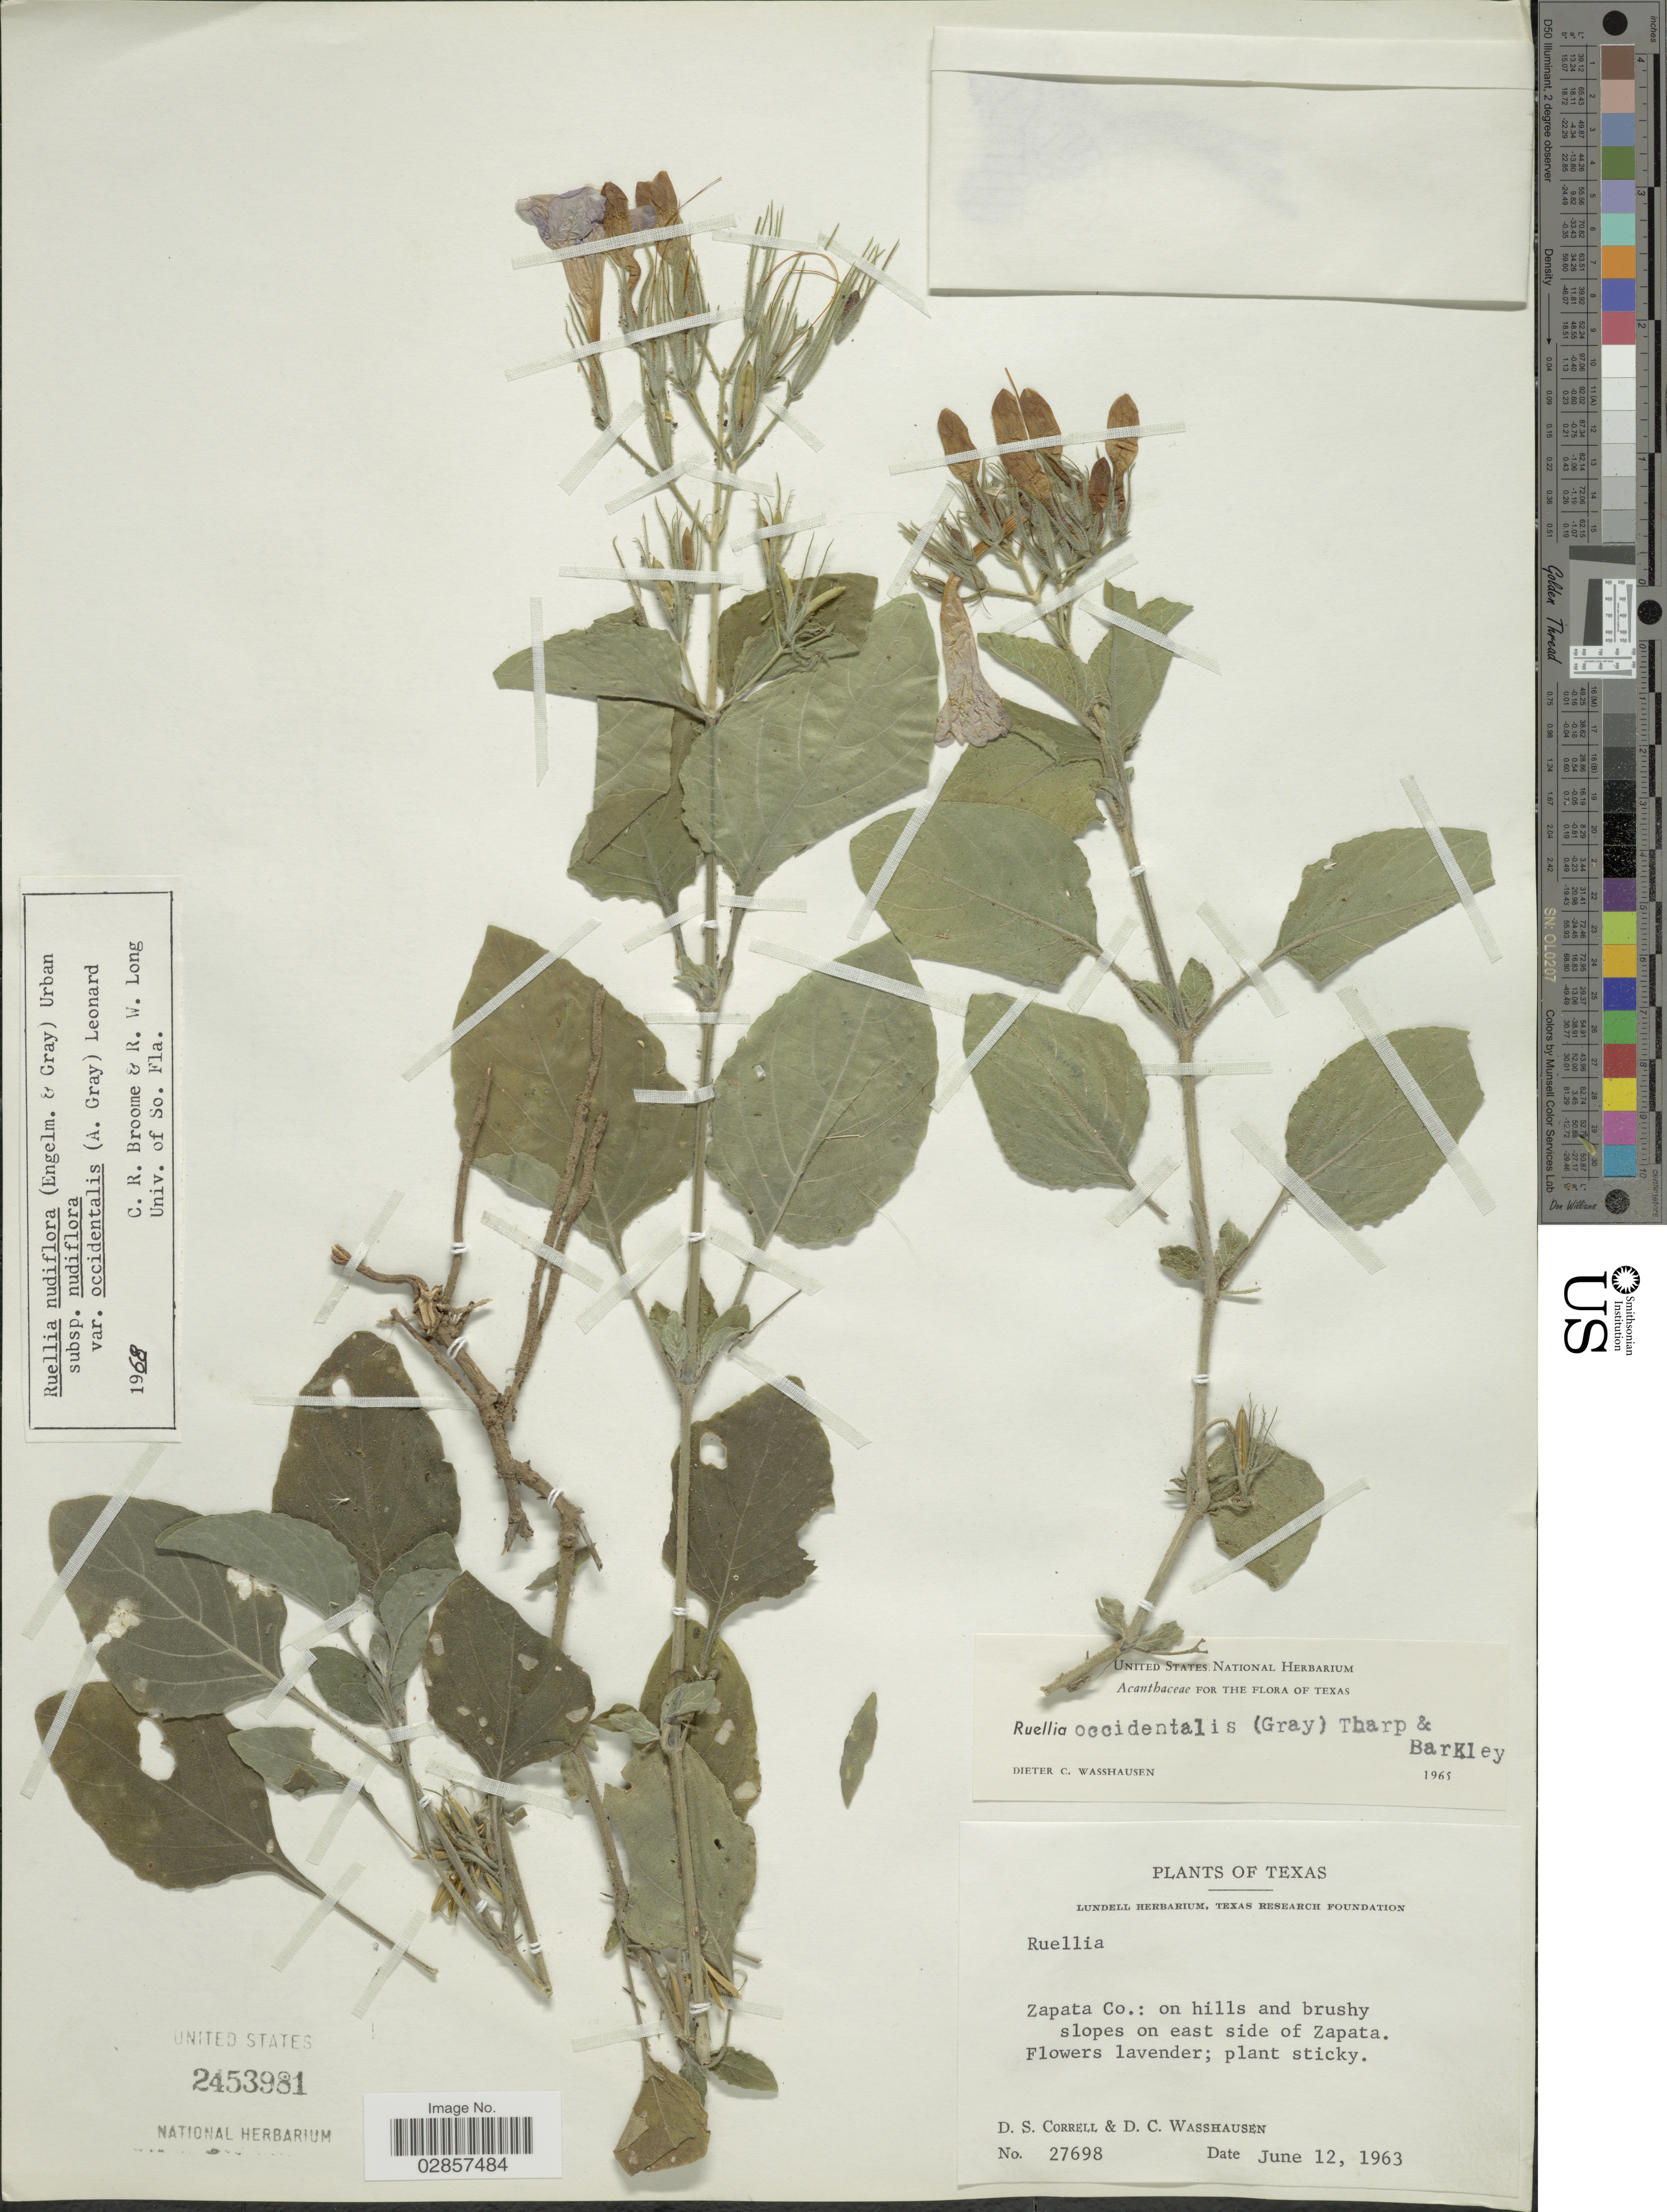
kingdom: Plantae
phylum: Tracheophyta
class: Magnoliopsida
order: Lamiales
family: Acanthaceae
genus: Ruellia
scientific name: Ruellia occidentalis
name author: (A. Gray) Tharp & F.A. Barkley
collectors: D. S. Correll & D. C. Wasshausen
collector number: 27698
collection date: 1963-06-12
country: United States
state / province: Texas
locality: Zapata Co.: on hills and brushy slopes on east side of Zapata.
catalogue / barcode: US 2453981